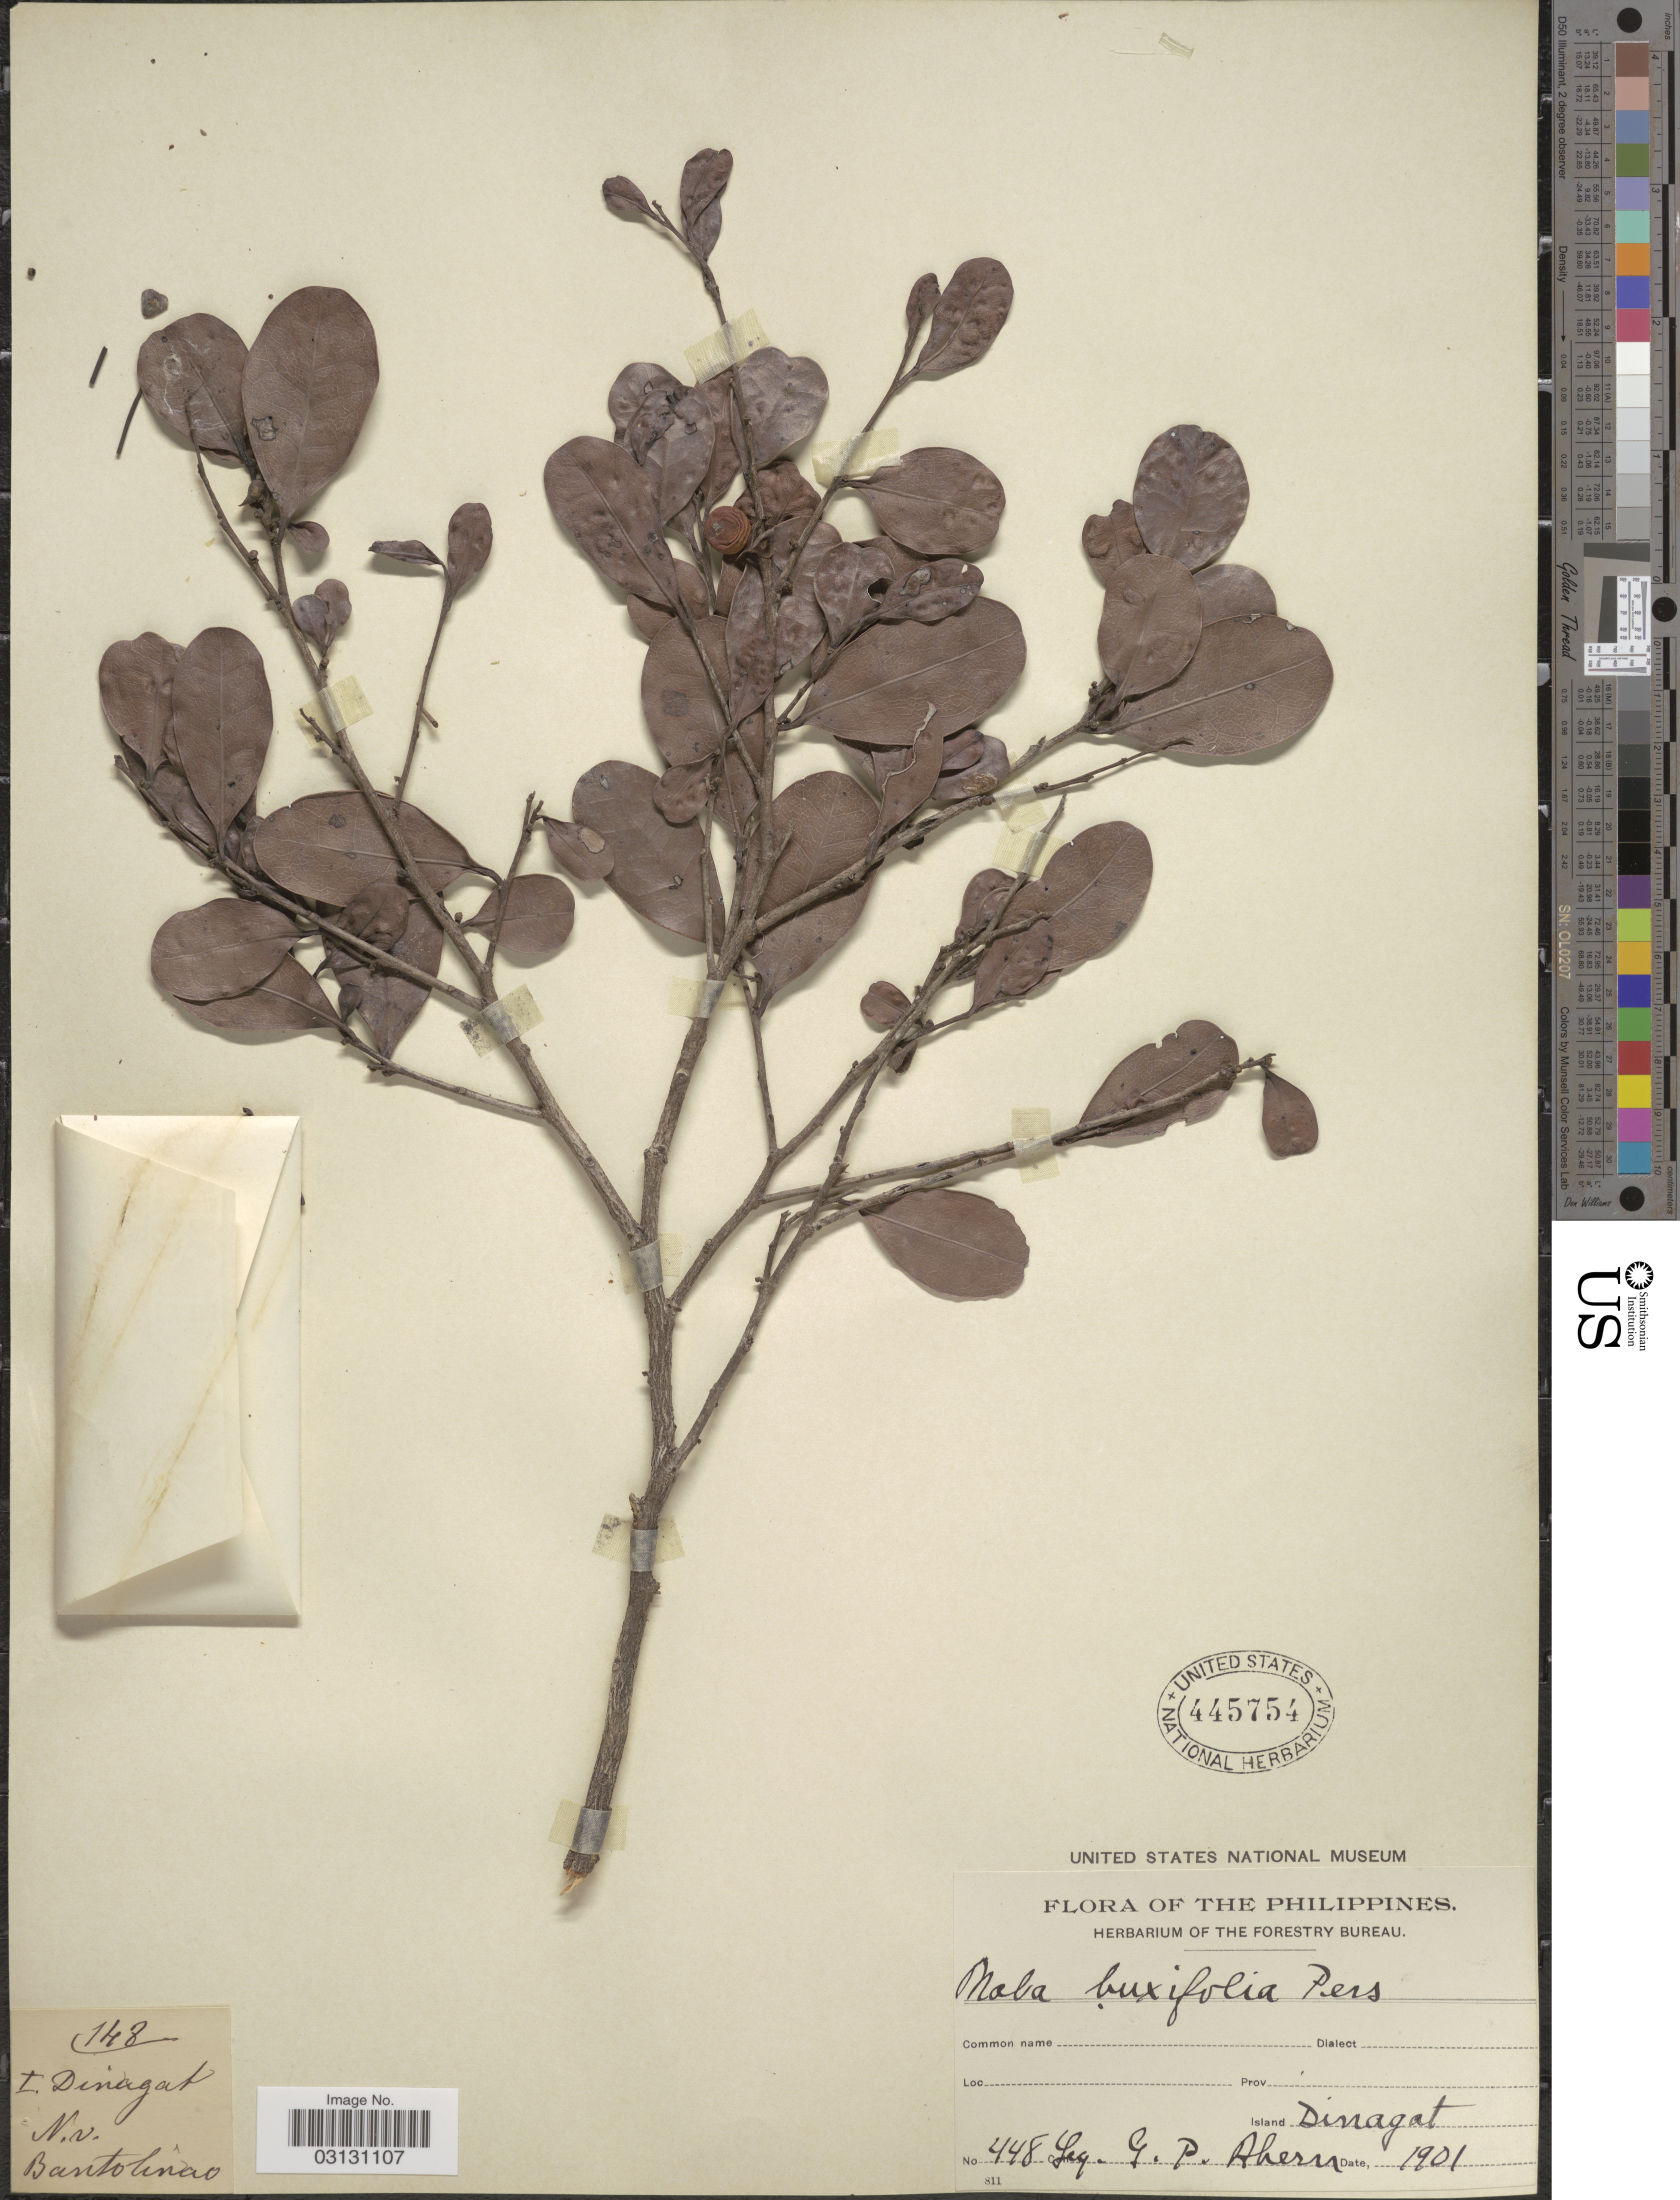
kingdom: Plantae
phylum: Tracheophyta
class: Magnoliopsida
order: Ericales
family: Ebenaceae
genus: Diospyros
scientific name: Diospyros ferrea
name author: (Willd.) Bakh.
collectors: G. Ahern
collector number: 448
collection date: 1901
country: Philippines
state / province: Caraga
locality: Island Dinagat.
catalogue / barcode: US 445754